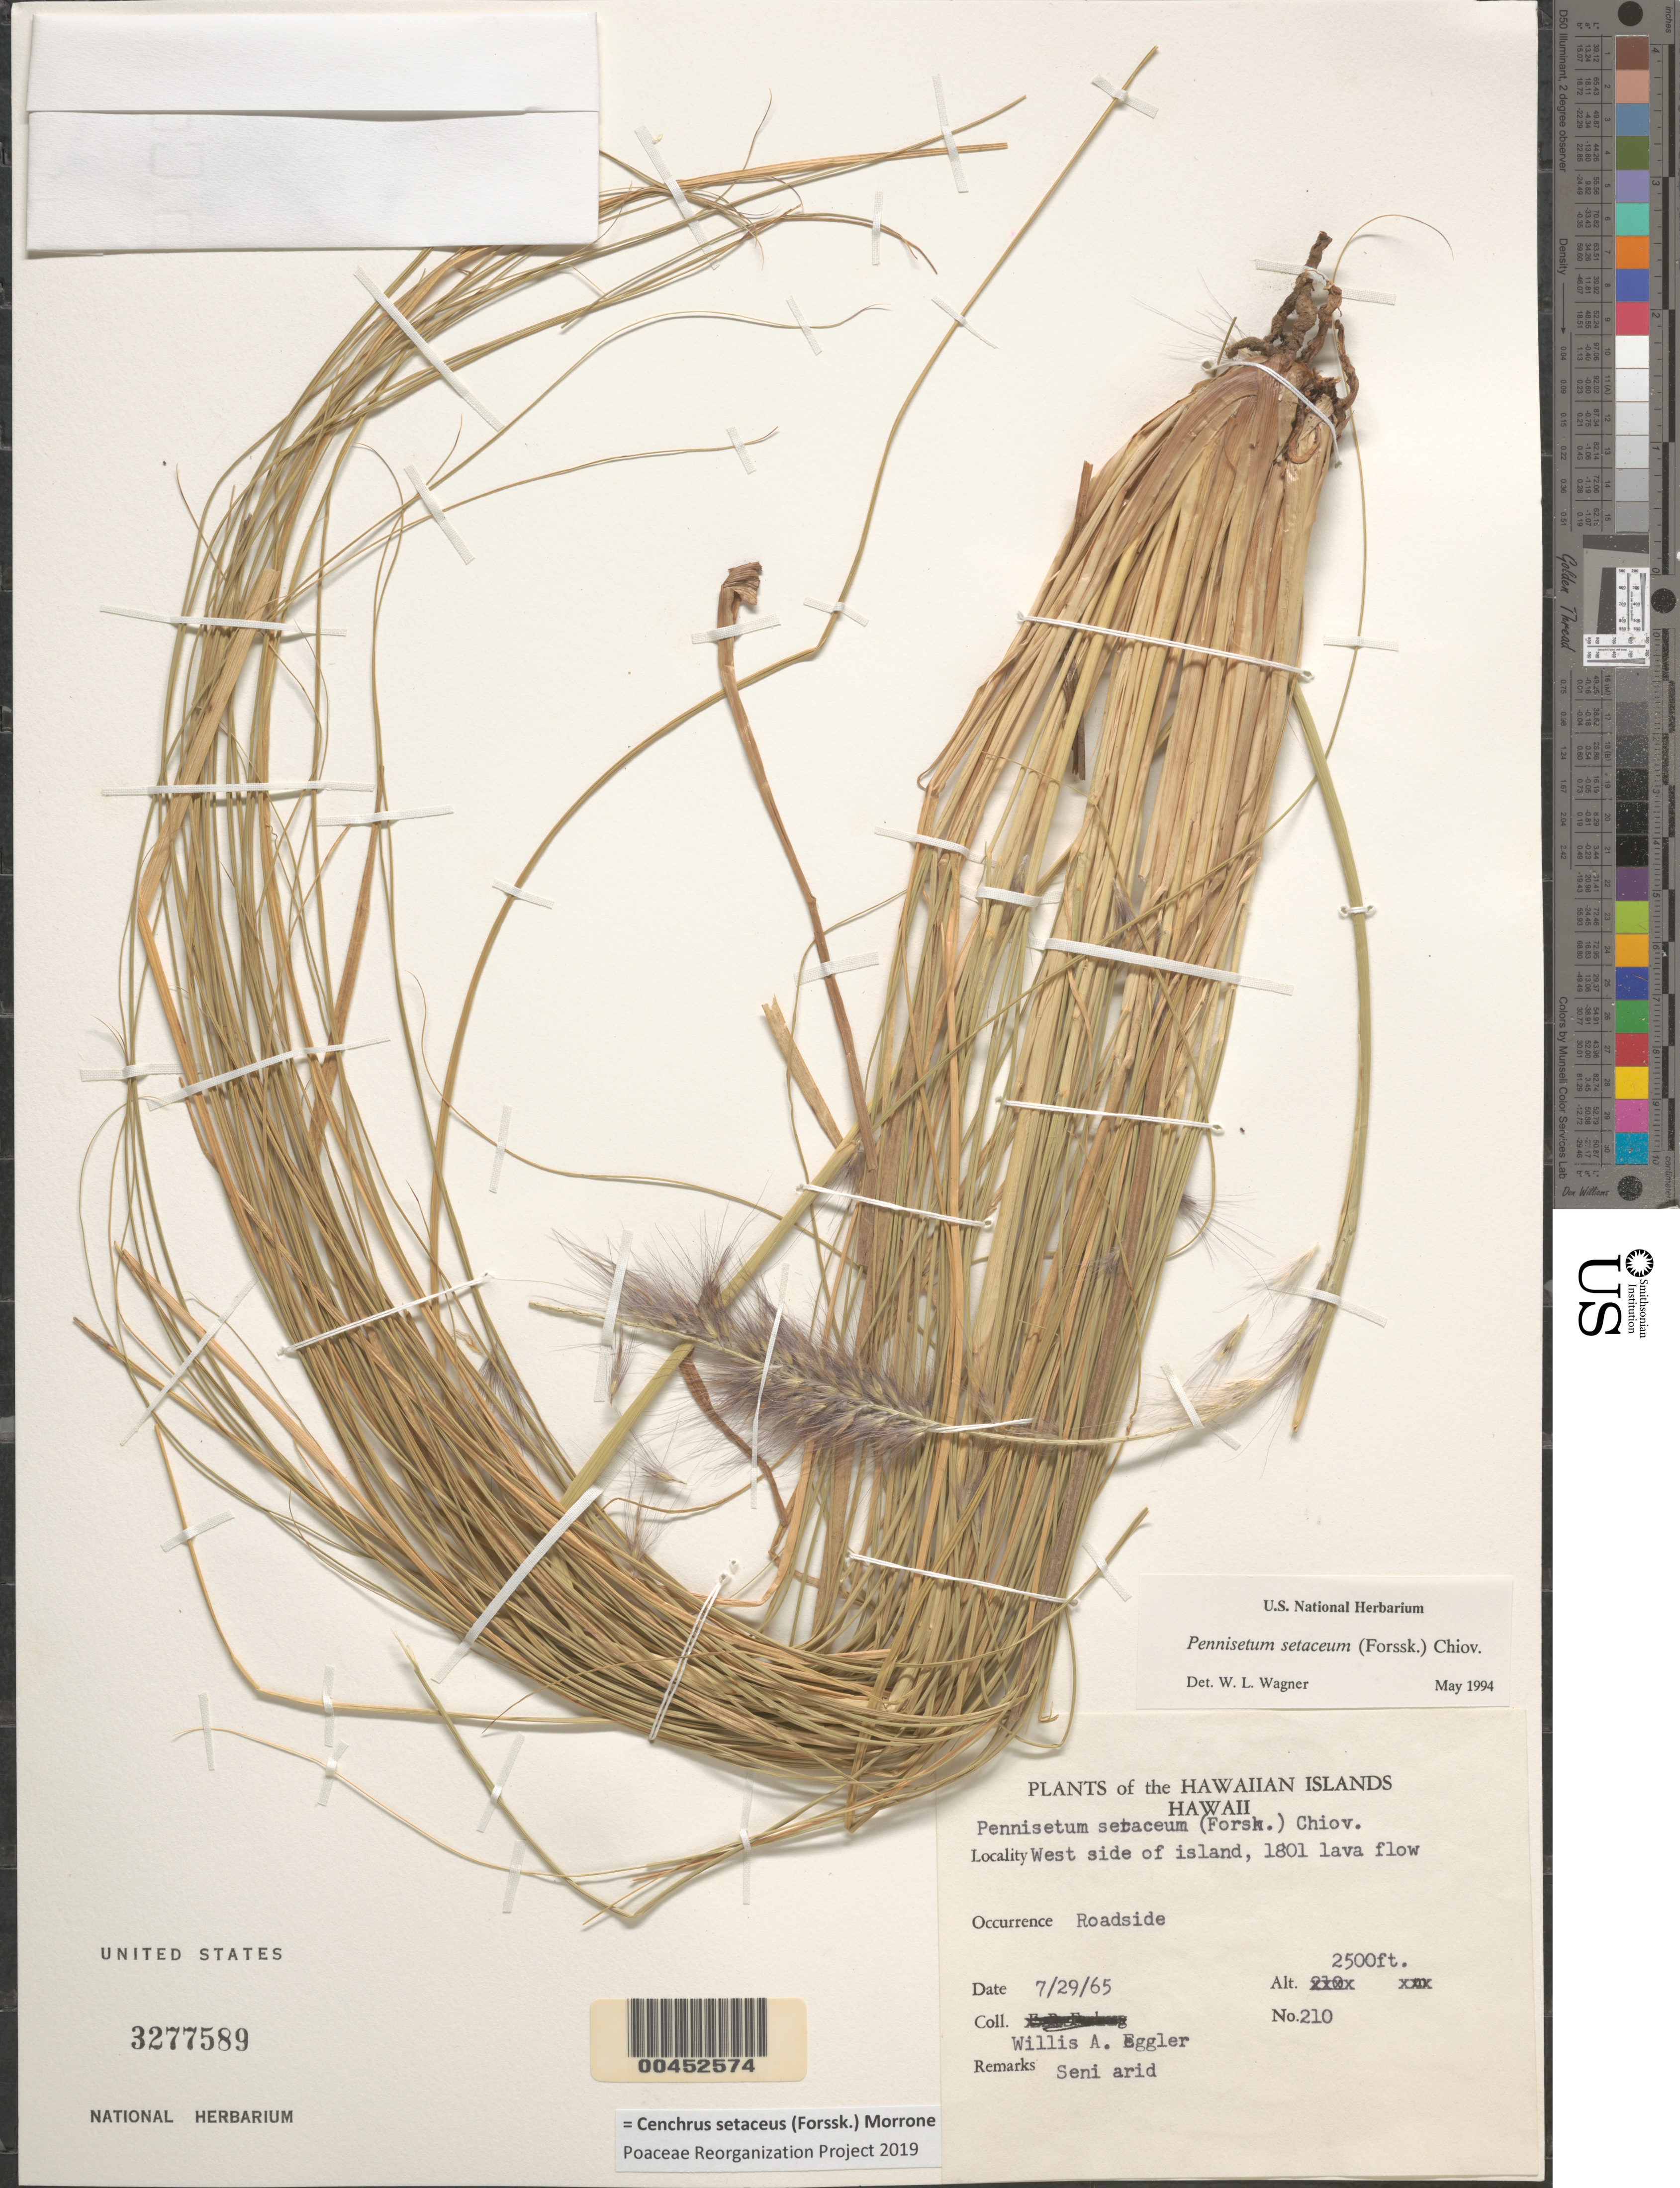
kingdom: Plantae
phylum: Tracheophyta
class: Liliopsida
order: Poales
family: Poaceae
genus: Cenchrus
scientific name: Cenchrus setaceus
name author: (Forssk.) Morrone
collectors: W. A. Eggler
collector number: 210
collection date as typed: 29 Jul 1965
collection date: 1965-07-29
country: United States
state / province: Hawaii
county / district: Hawaii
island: Hawaii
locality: West side of island, 1801 lava flow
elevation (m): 762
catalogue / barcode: US 3277589